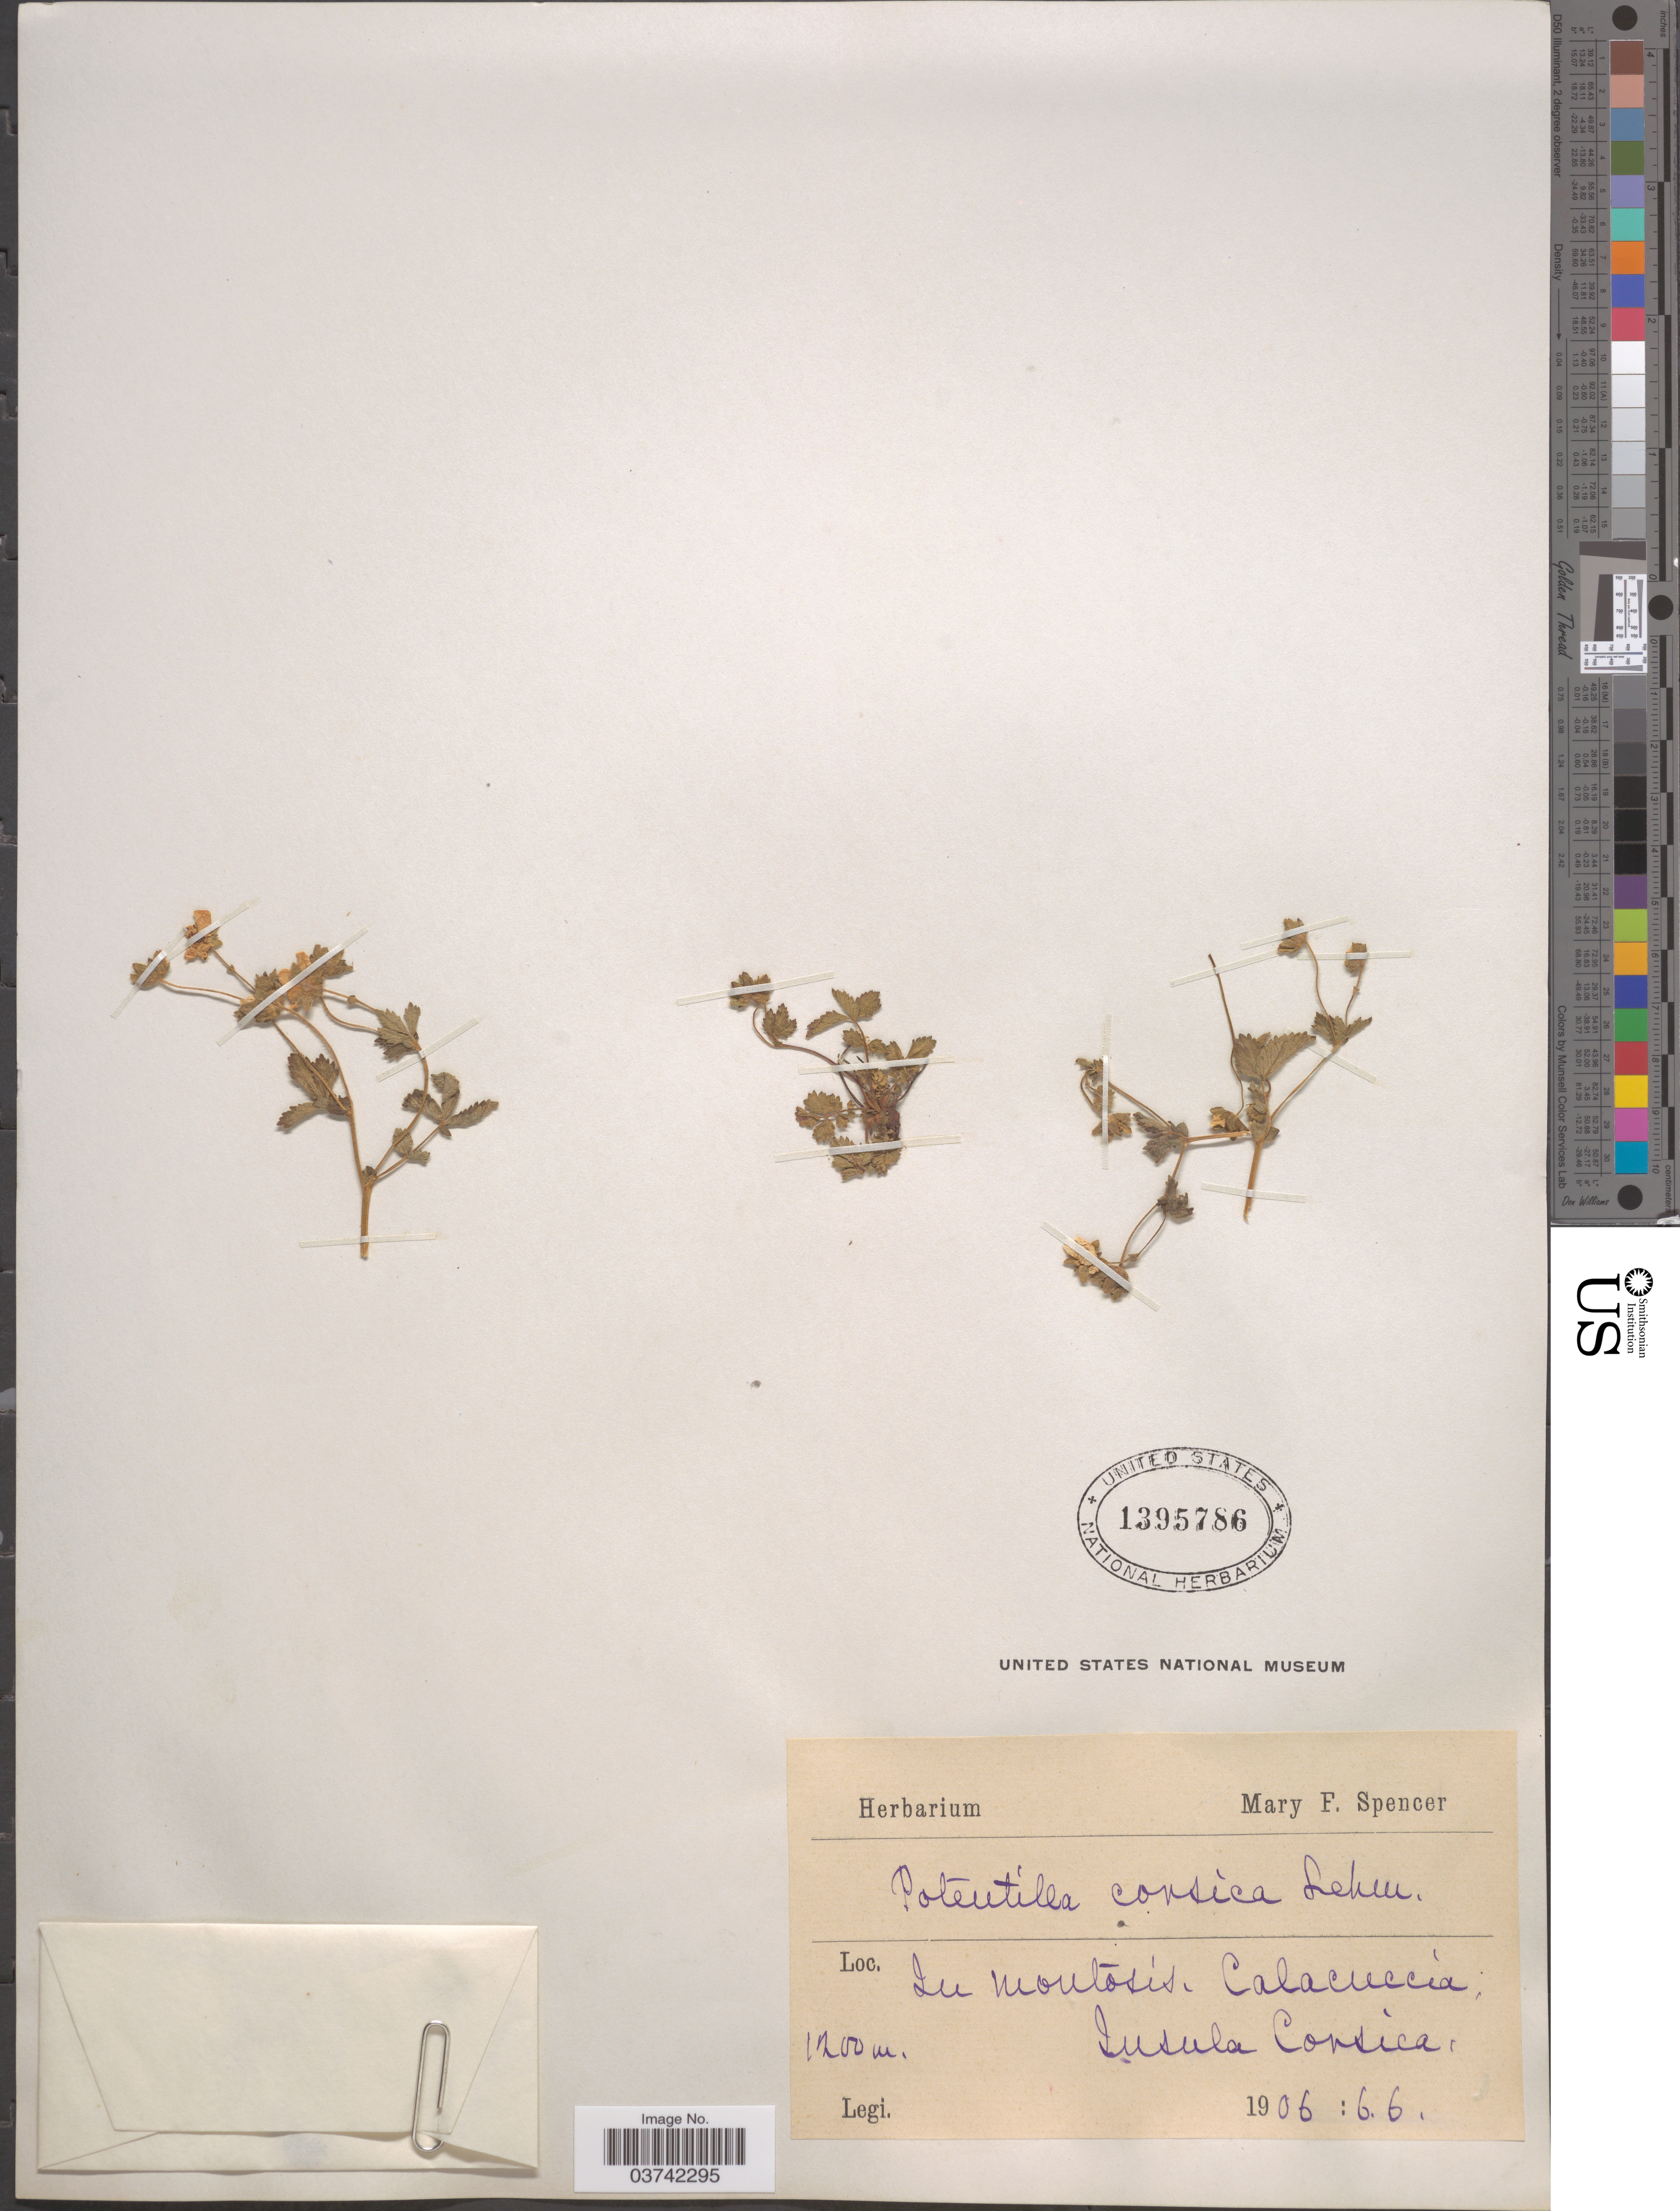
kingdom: Plantae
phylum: Tracheophyta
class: Magnoliopsida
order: Rosales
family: Rosaceae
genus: Drymocallis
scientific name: Drymocallis corsica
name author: (Soleir. ex Lehm.) Rydb.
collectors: ex herb. Spencer, Mary Fiske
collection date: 1906-06-06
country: France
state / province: Corsica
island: Corse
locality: In montosis Calacuccia. Insula Corsica.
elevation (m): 1200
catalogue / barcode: US 1395786